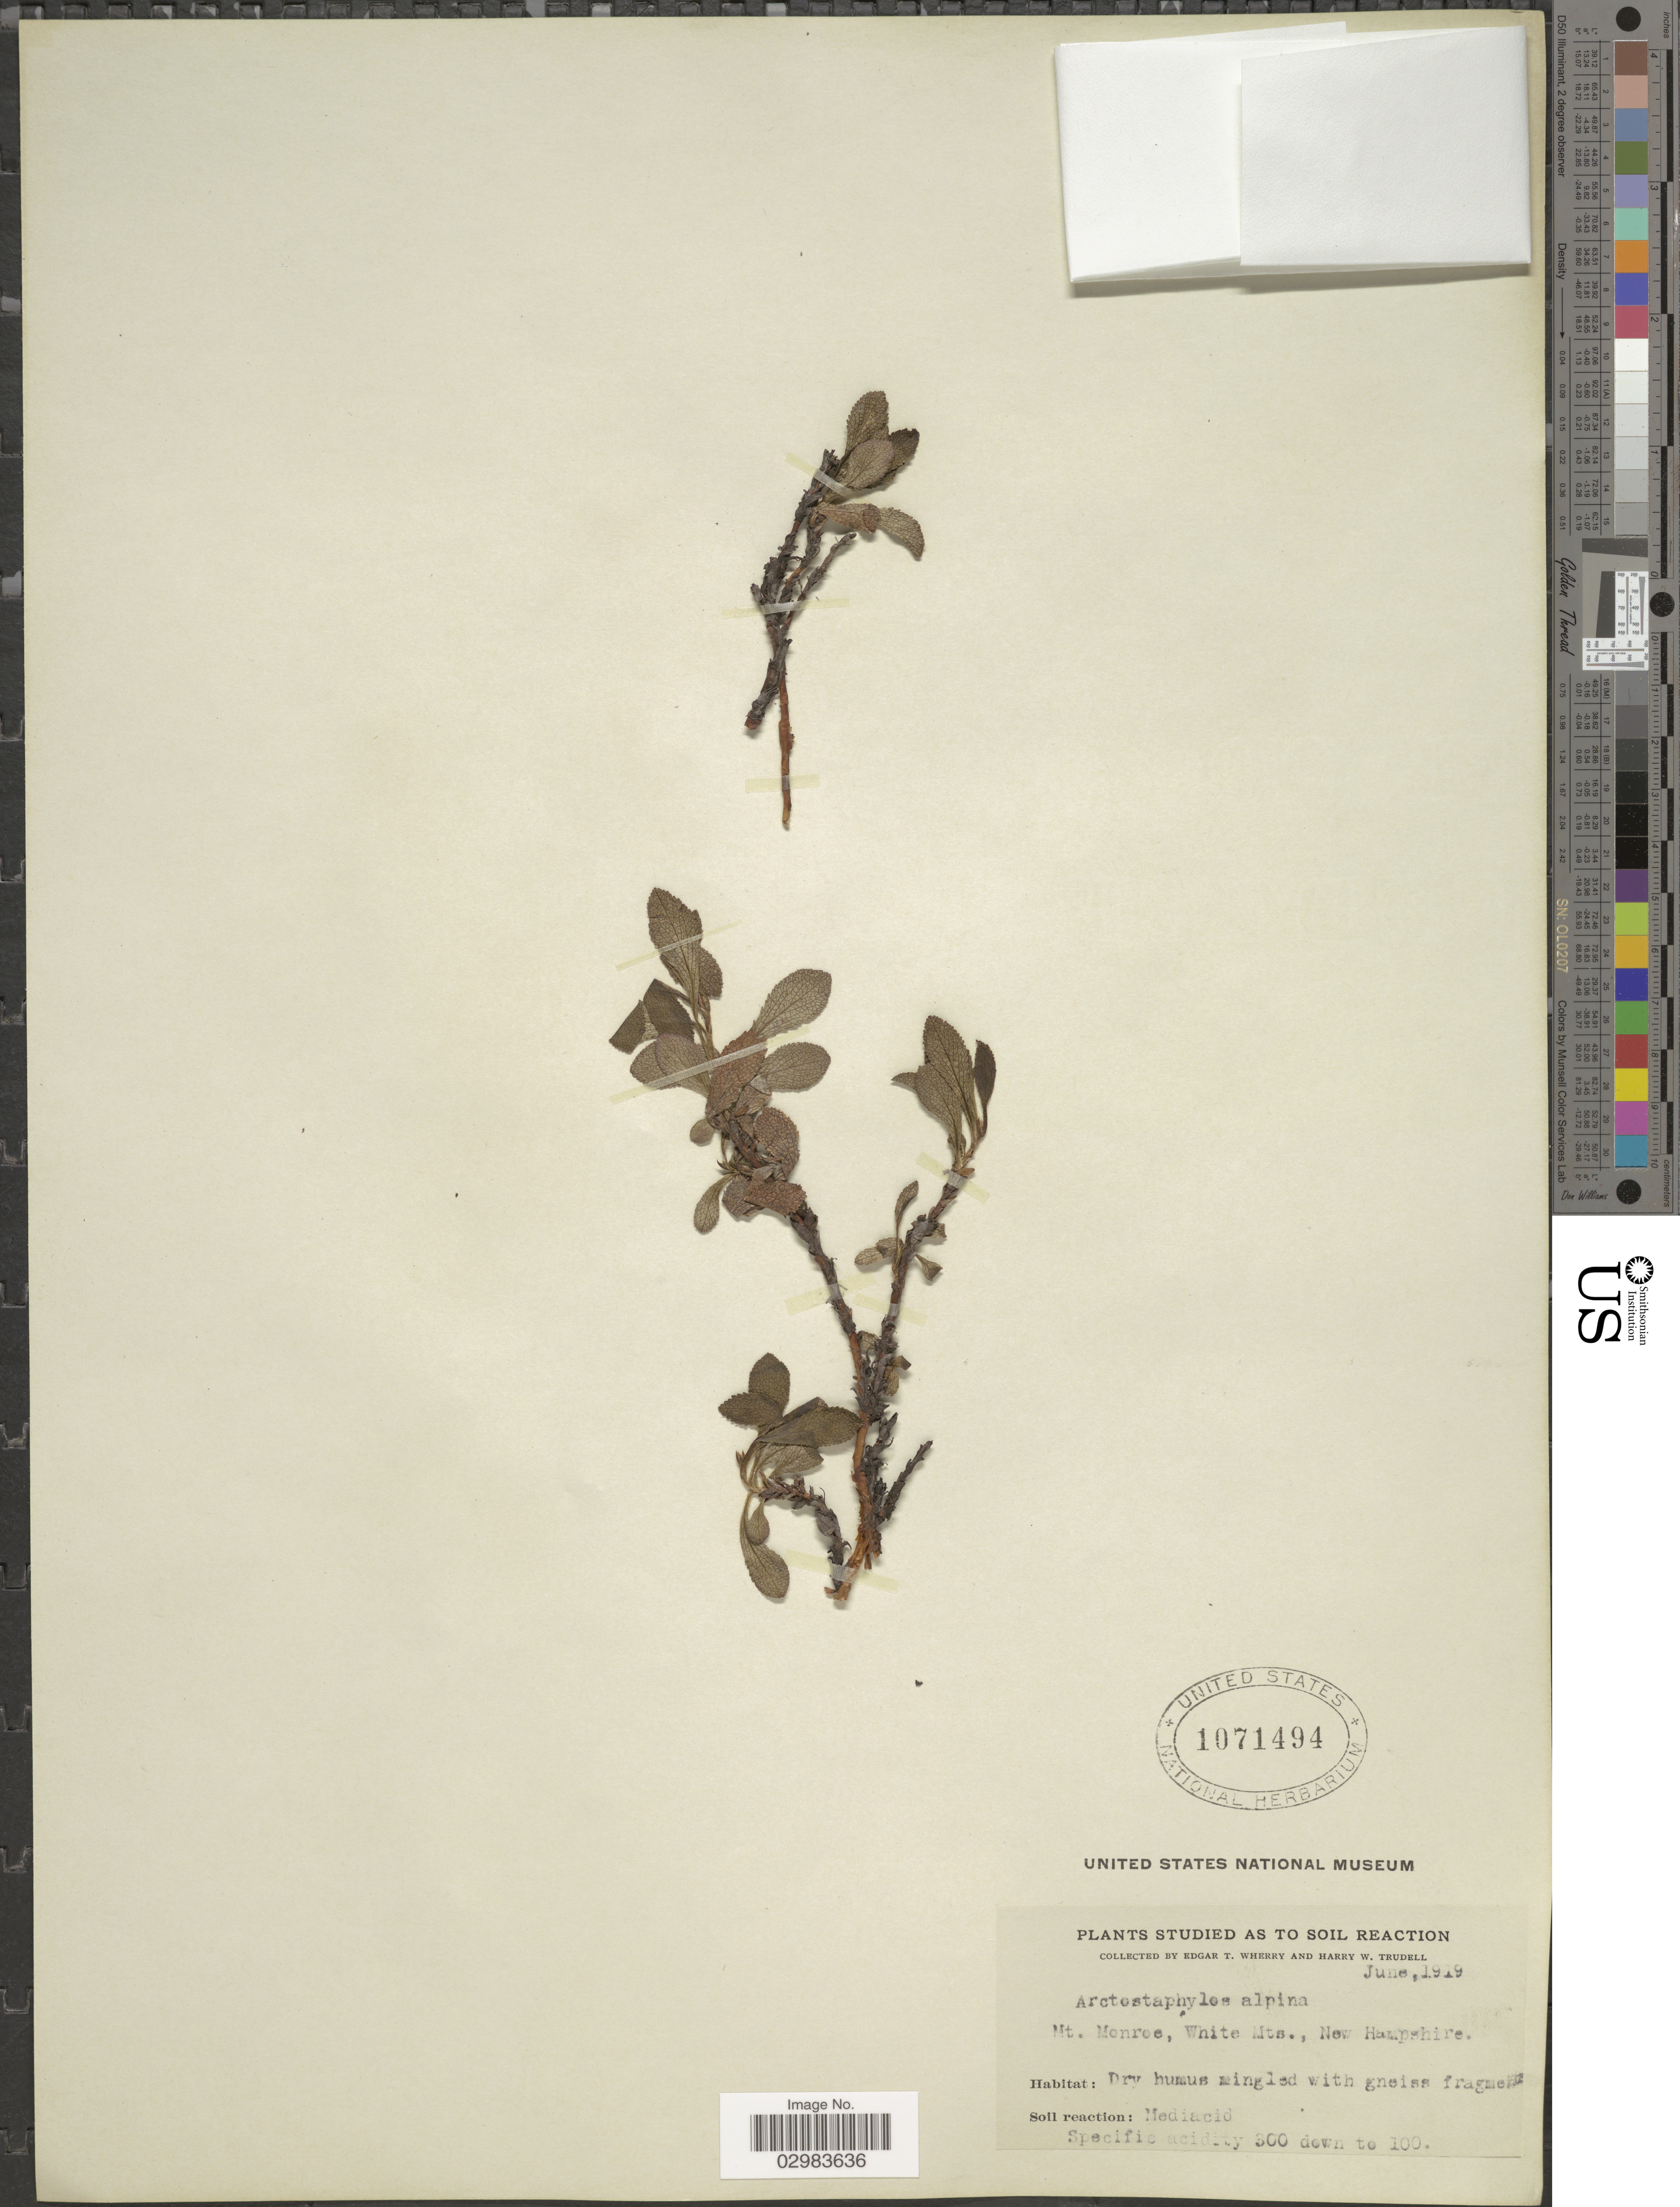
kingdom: Plantae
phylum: Tracheophyta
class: Magnoliopsida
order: Ericales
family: Ericaceae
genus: Arctostaphylos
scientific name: Arctostaphylos alpina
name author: (L.) Spreng.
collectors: E. T. Wherry & H. Trudell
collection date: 1919-06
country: United States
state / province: New Hampshire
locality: Mt. Monroe, White Mts.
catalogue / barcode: US 1071494